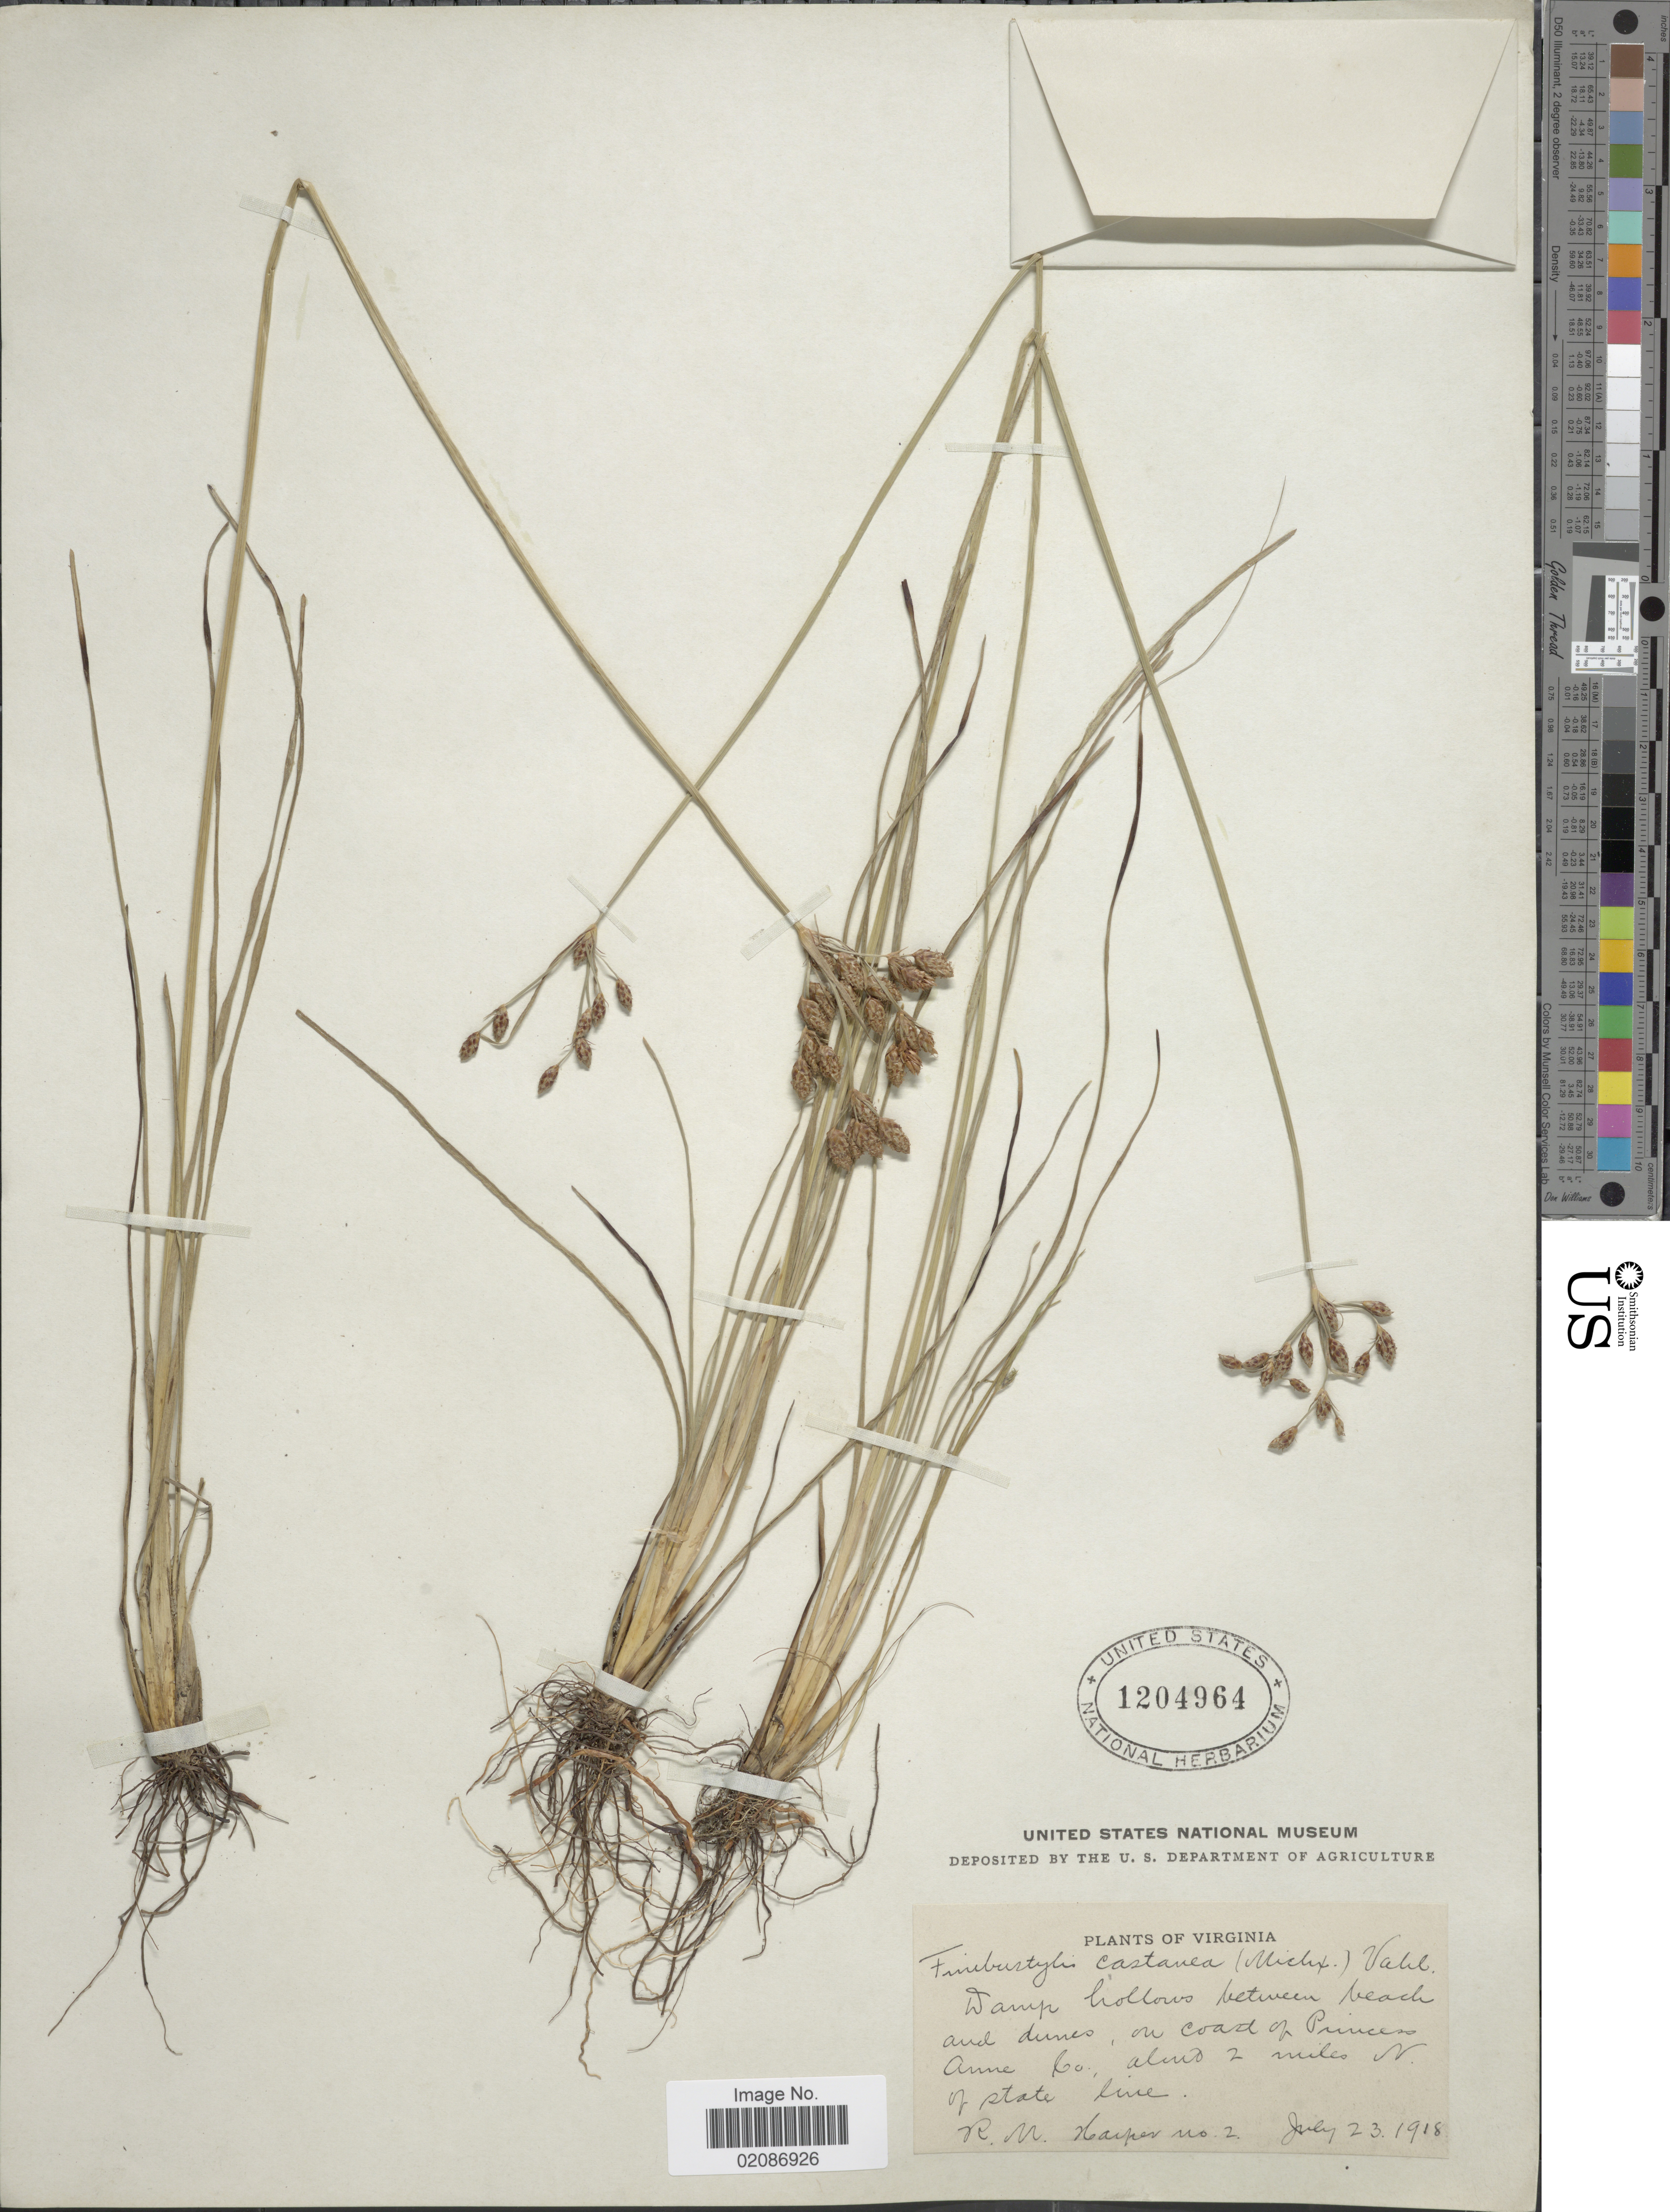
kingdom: Plantae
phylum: Tracheophyta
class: Liliopsida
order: Poales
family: Cyperaceae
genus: Fimbristylis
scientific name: Fimbristylis castanea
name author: (Michx.) Vahl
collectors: R. M. Harper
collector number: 2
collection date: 1918-07-23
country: United States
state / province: Virginia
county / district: City of Virginia Beach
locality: Damp hollows between beach and dunes, on coast of Princess Anne Co. along 2 miles N. of State Line.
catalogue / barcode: US 1204964